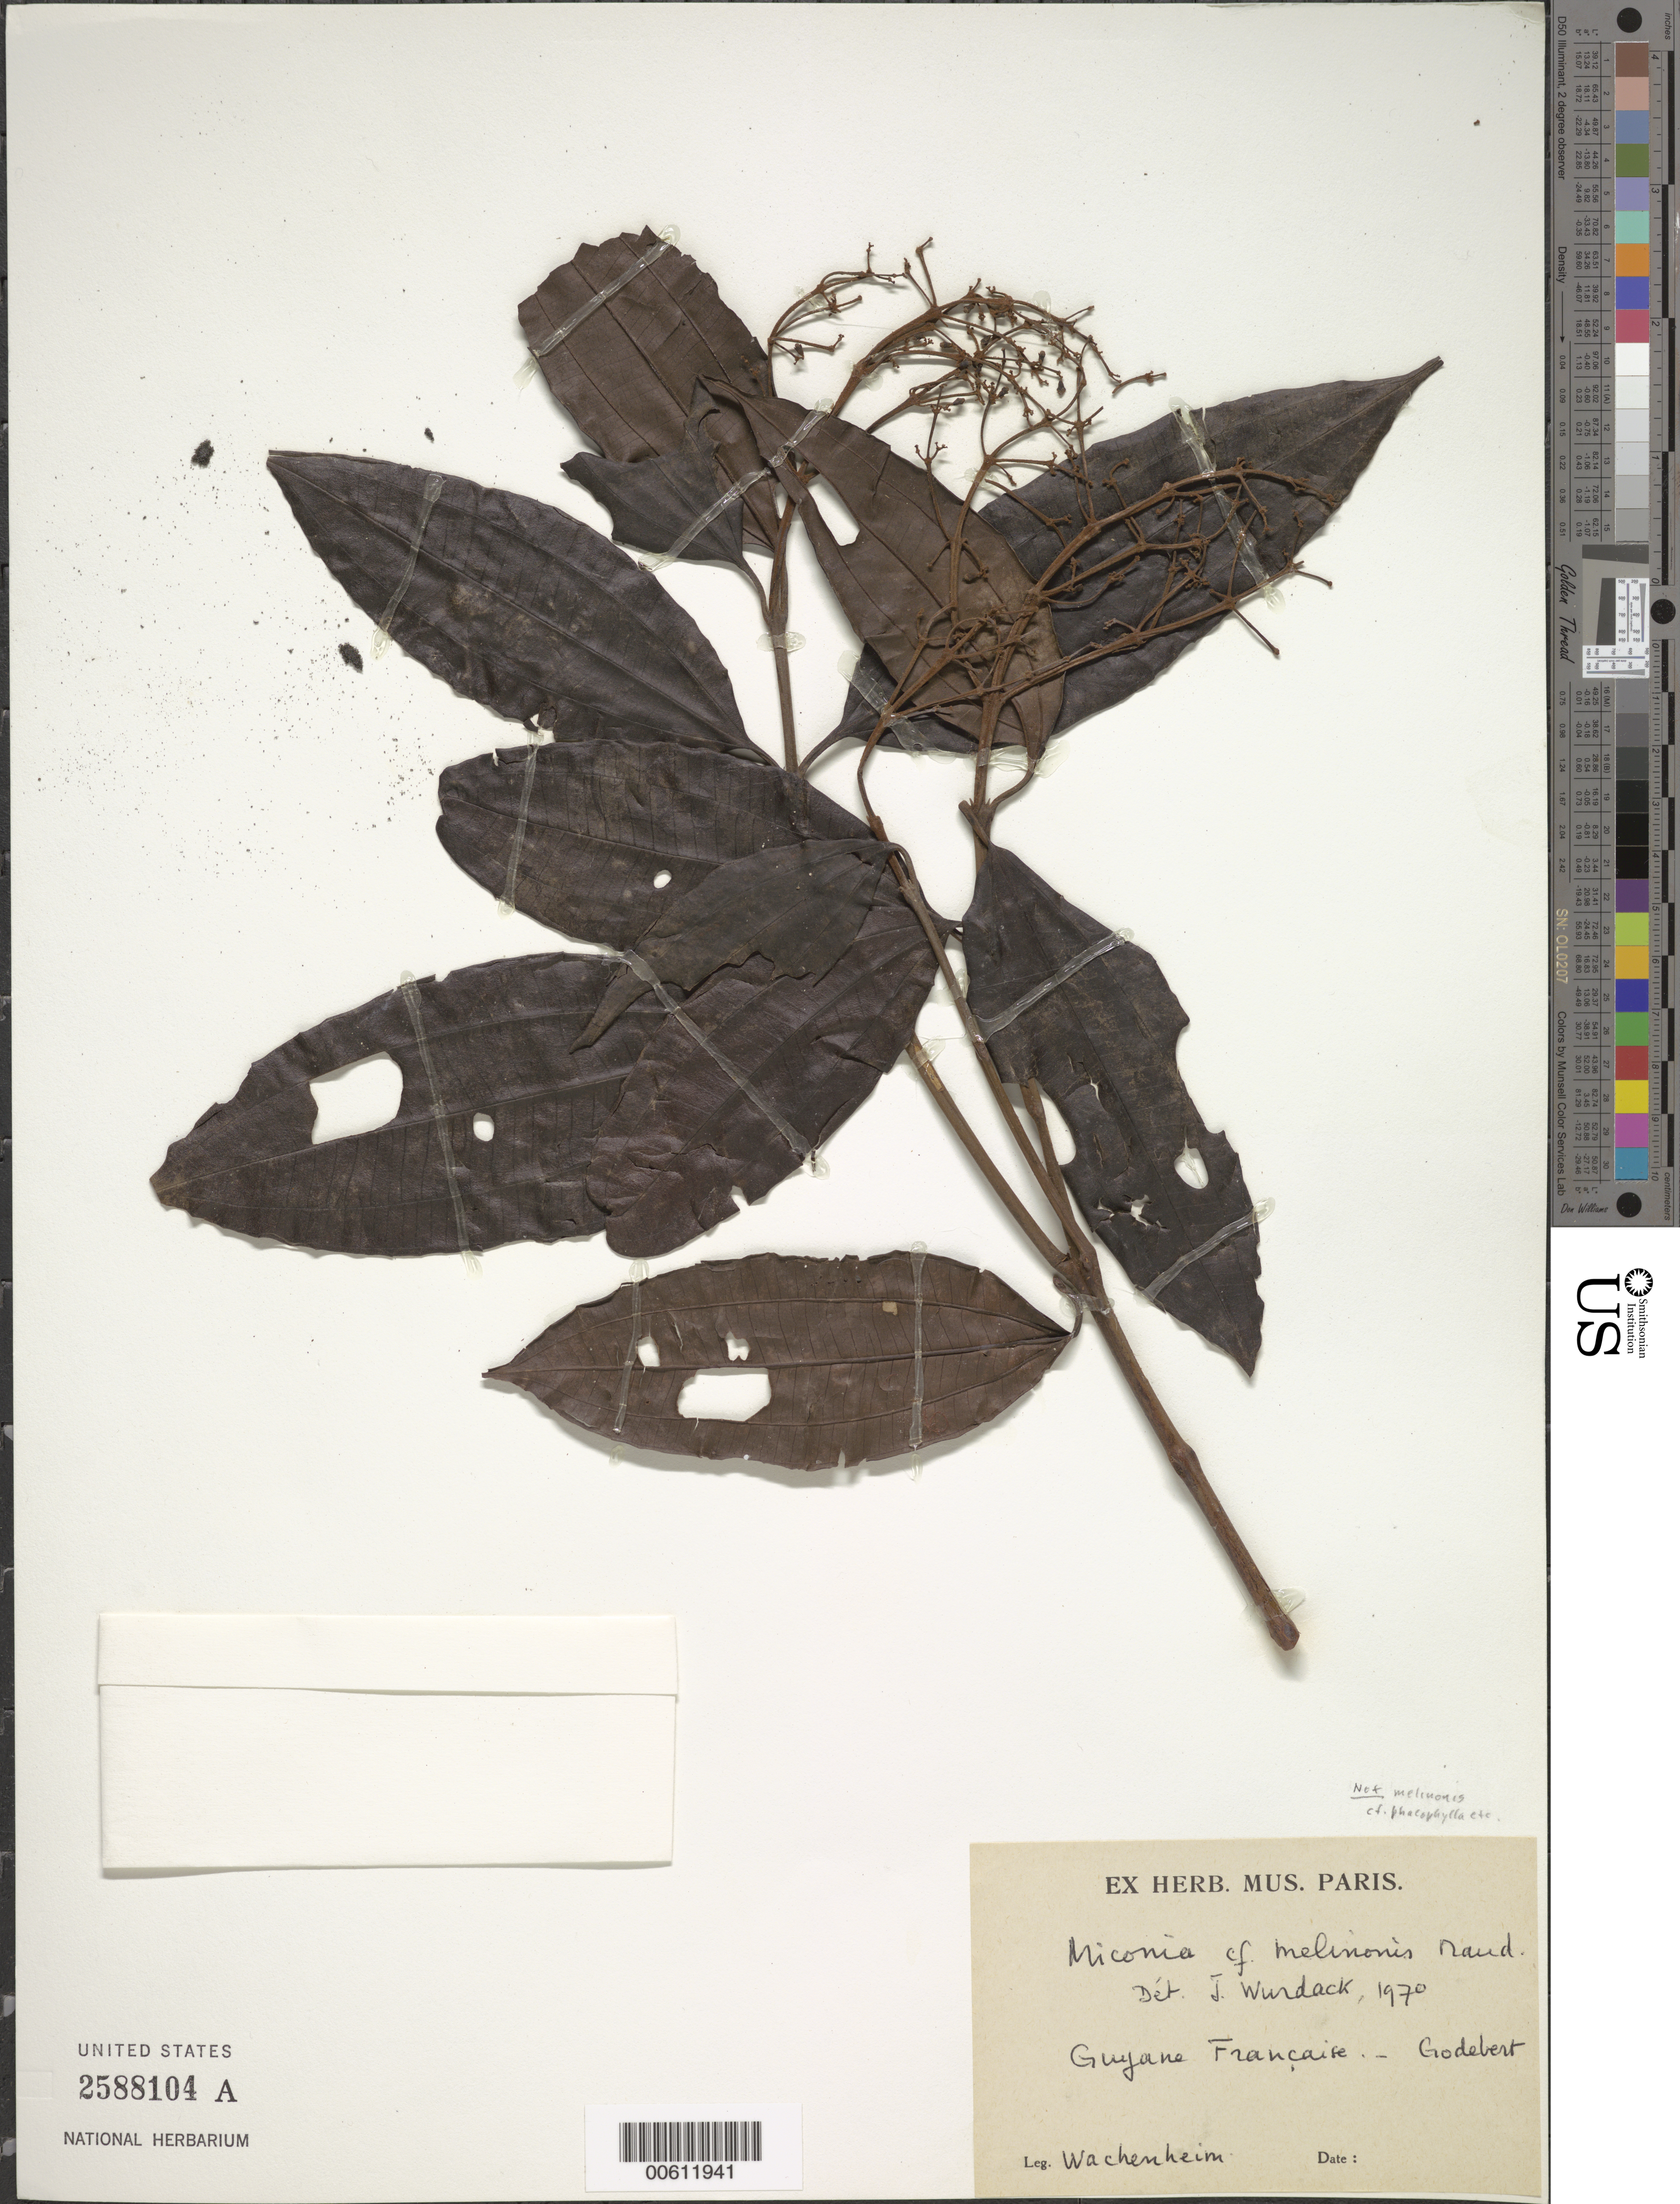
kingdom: Plantae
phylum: Tracheophyta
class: Magnoliopsida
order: Myrtales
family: Melastomataceae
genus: Miconia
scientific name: Miconia phaeophylla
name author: Triana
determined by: Wurdack, John J., (US), US (UNITED STATES)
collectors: G. Wachenheim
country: French Guiana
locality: Godebert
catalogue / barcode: US 2588104A